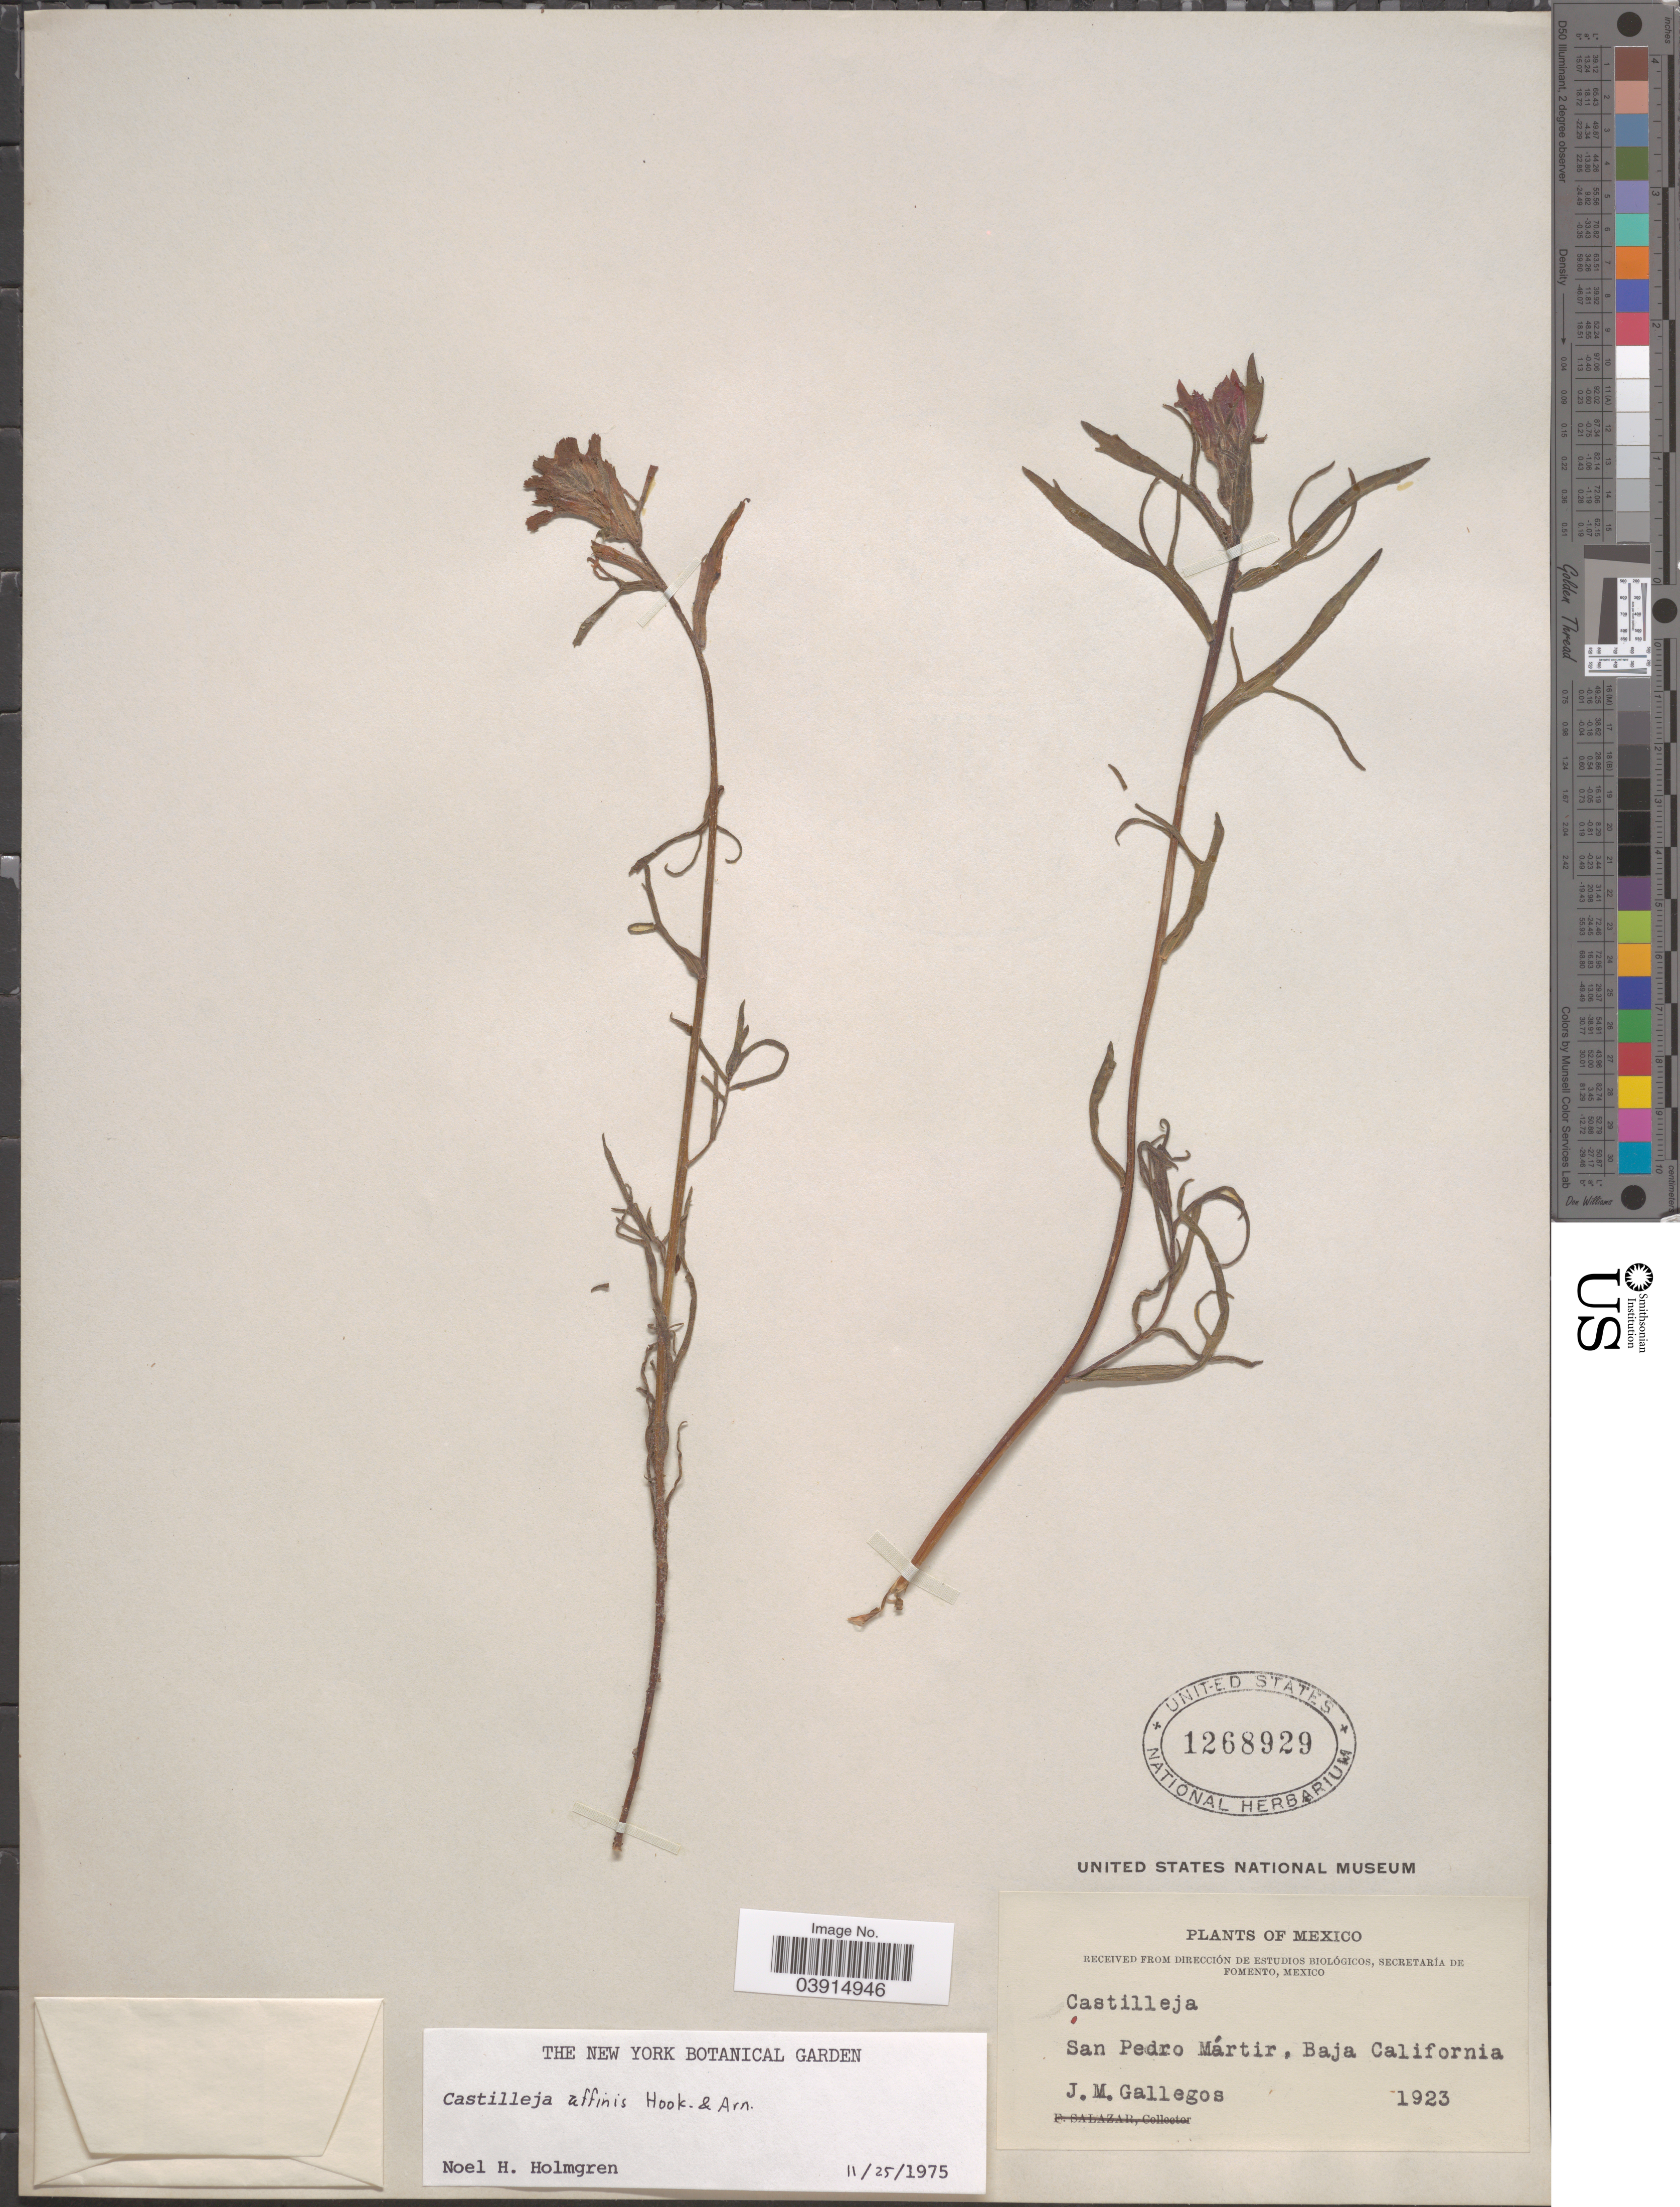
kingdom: Plantae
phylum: Tracheophyta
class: Magnoliopsida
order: Lamiales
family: Orobanchaceae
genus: Castilleja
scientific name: Castilleja affinis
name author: Hook. & Arn.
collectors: J. Gallegos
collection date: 1923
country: Mexico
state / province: Sonora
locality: San Pedro Mártir.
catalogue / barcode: US 1268929